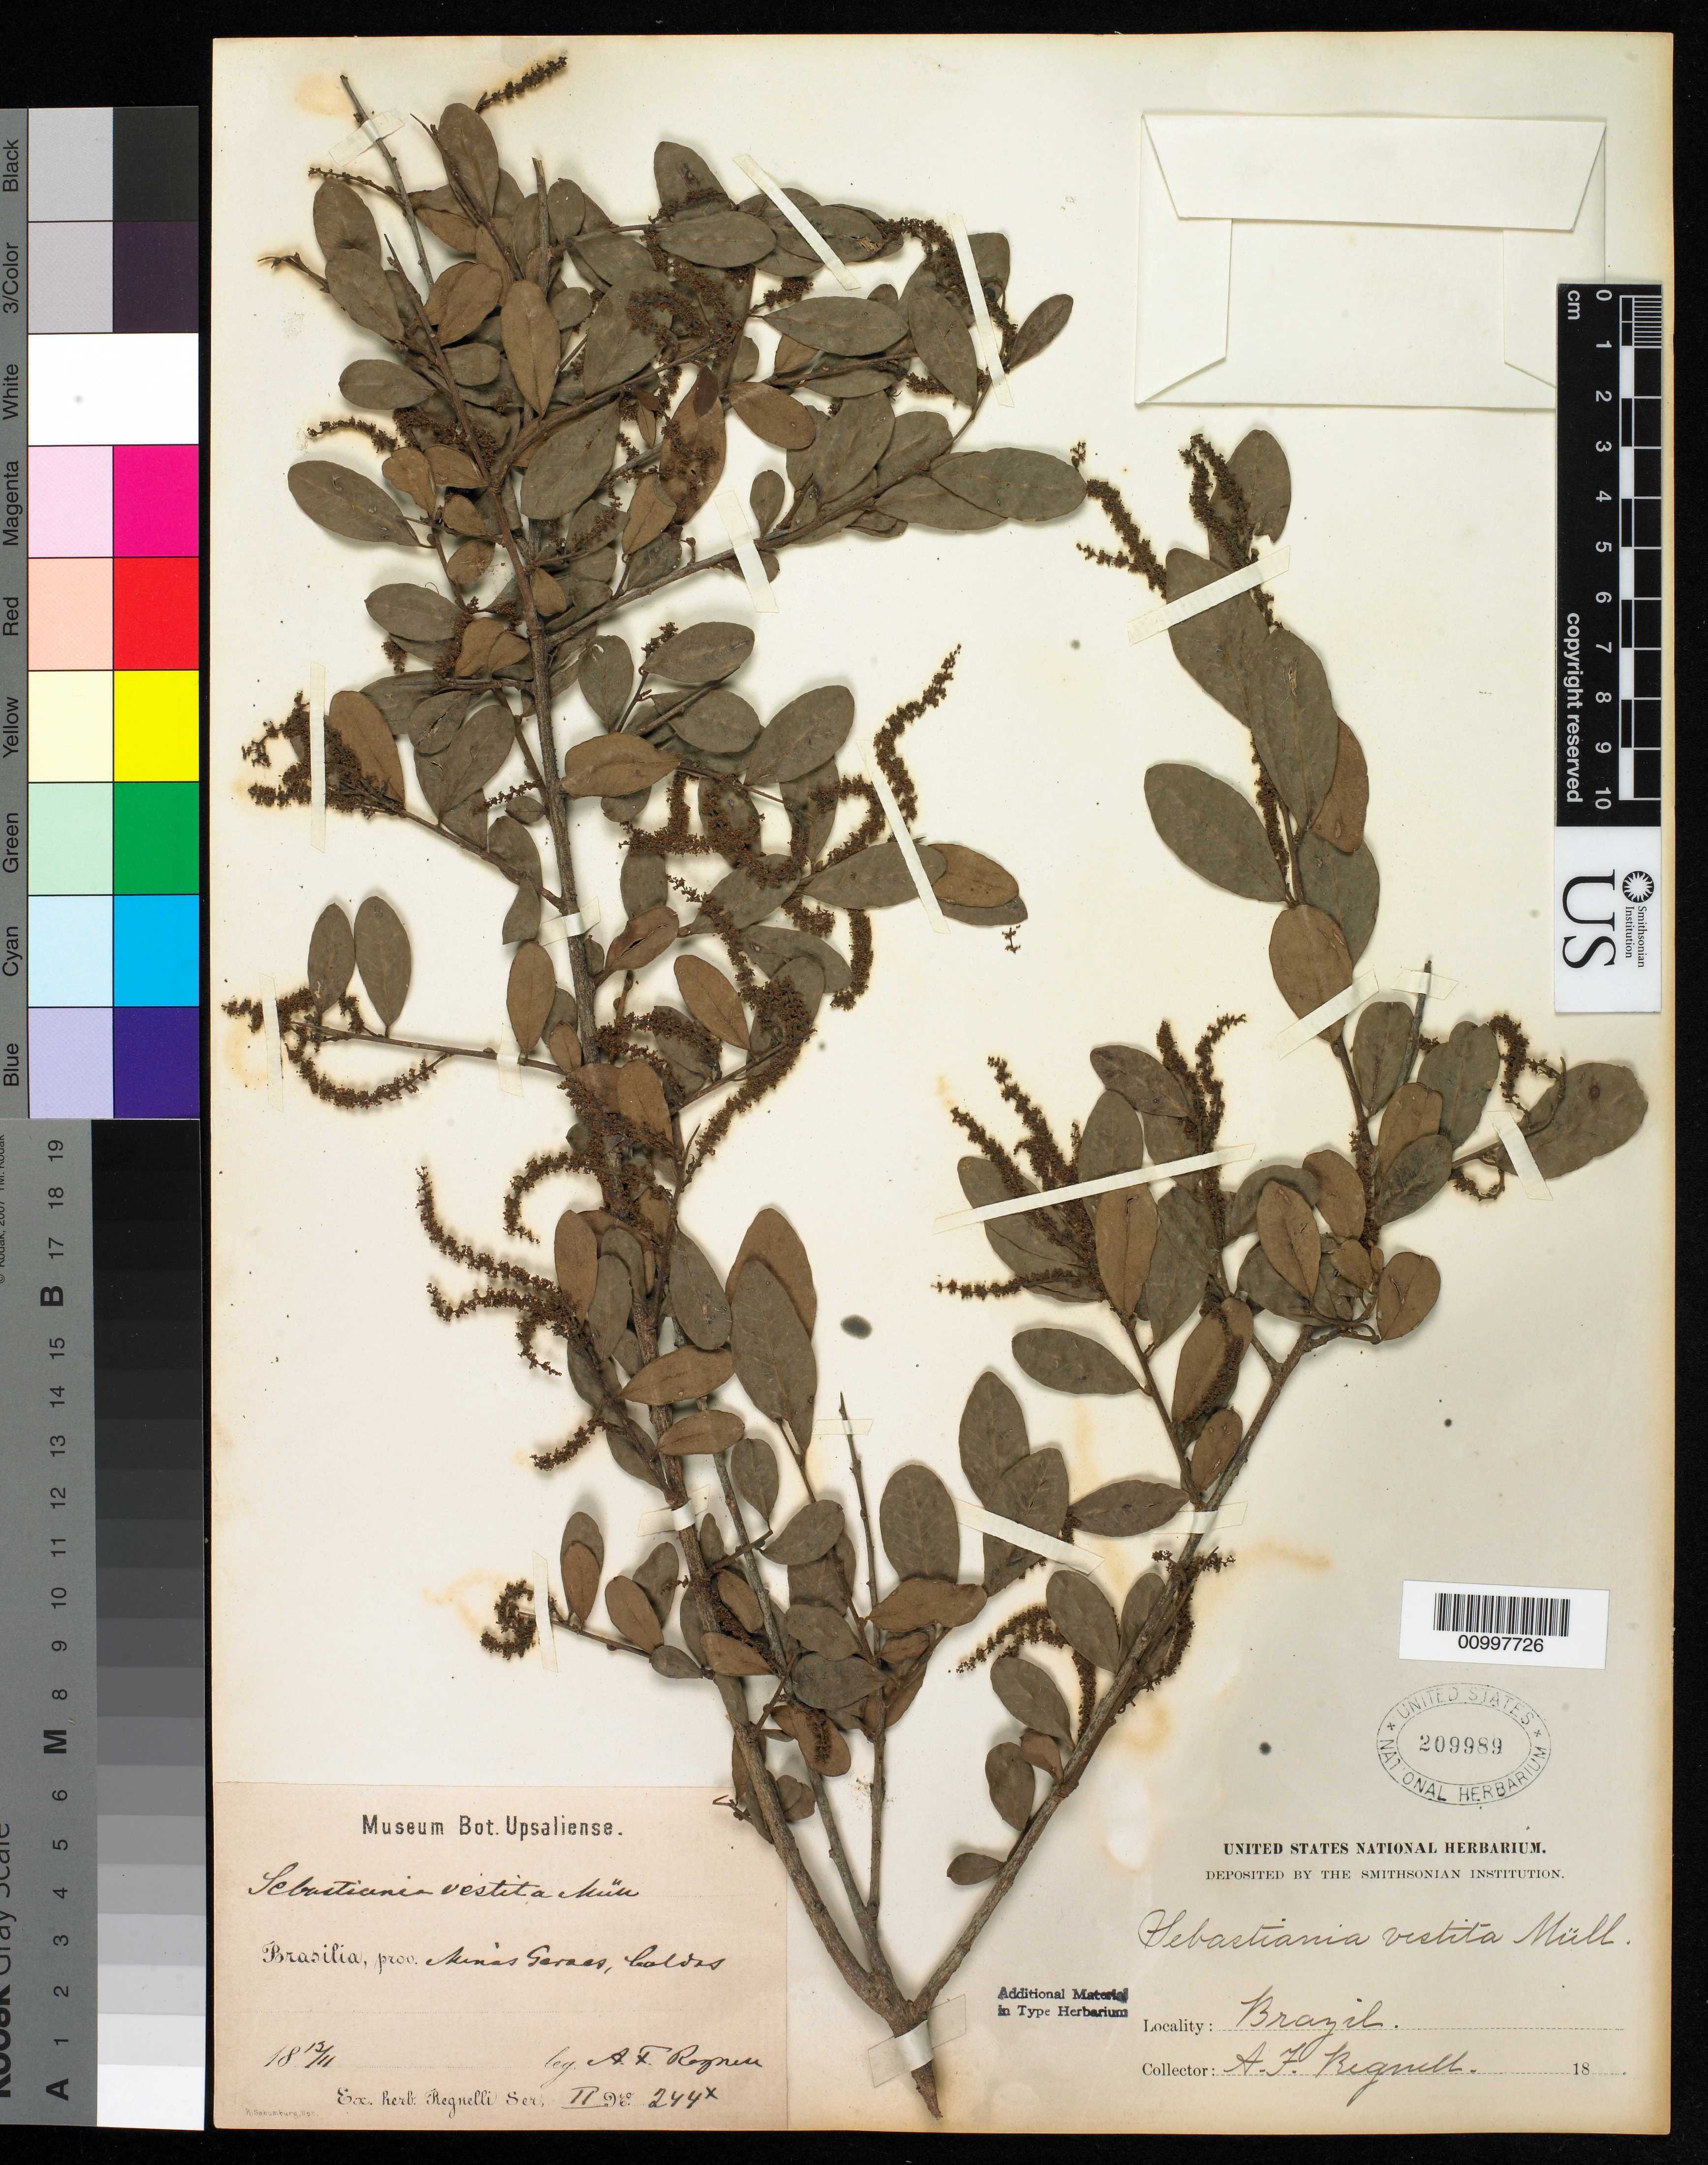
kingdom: Plantae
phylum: Tracheophyta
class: Magnoliopsida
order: Malpighiales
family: Euphorbiaceae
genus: Sebastiania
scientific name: Sebastiania vestita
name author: Müll. Arg. in Mart.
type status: Isotype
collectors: A. F. Regnell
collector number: II 244*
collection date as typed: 13 Nov 1811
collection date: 1811-11-12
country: Brazil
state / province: Minas Gerais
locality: Brasilia, prov. Minas Geraes, Caldas.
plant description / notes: Duplicates probably syntypes rather than isotypes.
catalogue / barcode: US 209989